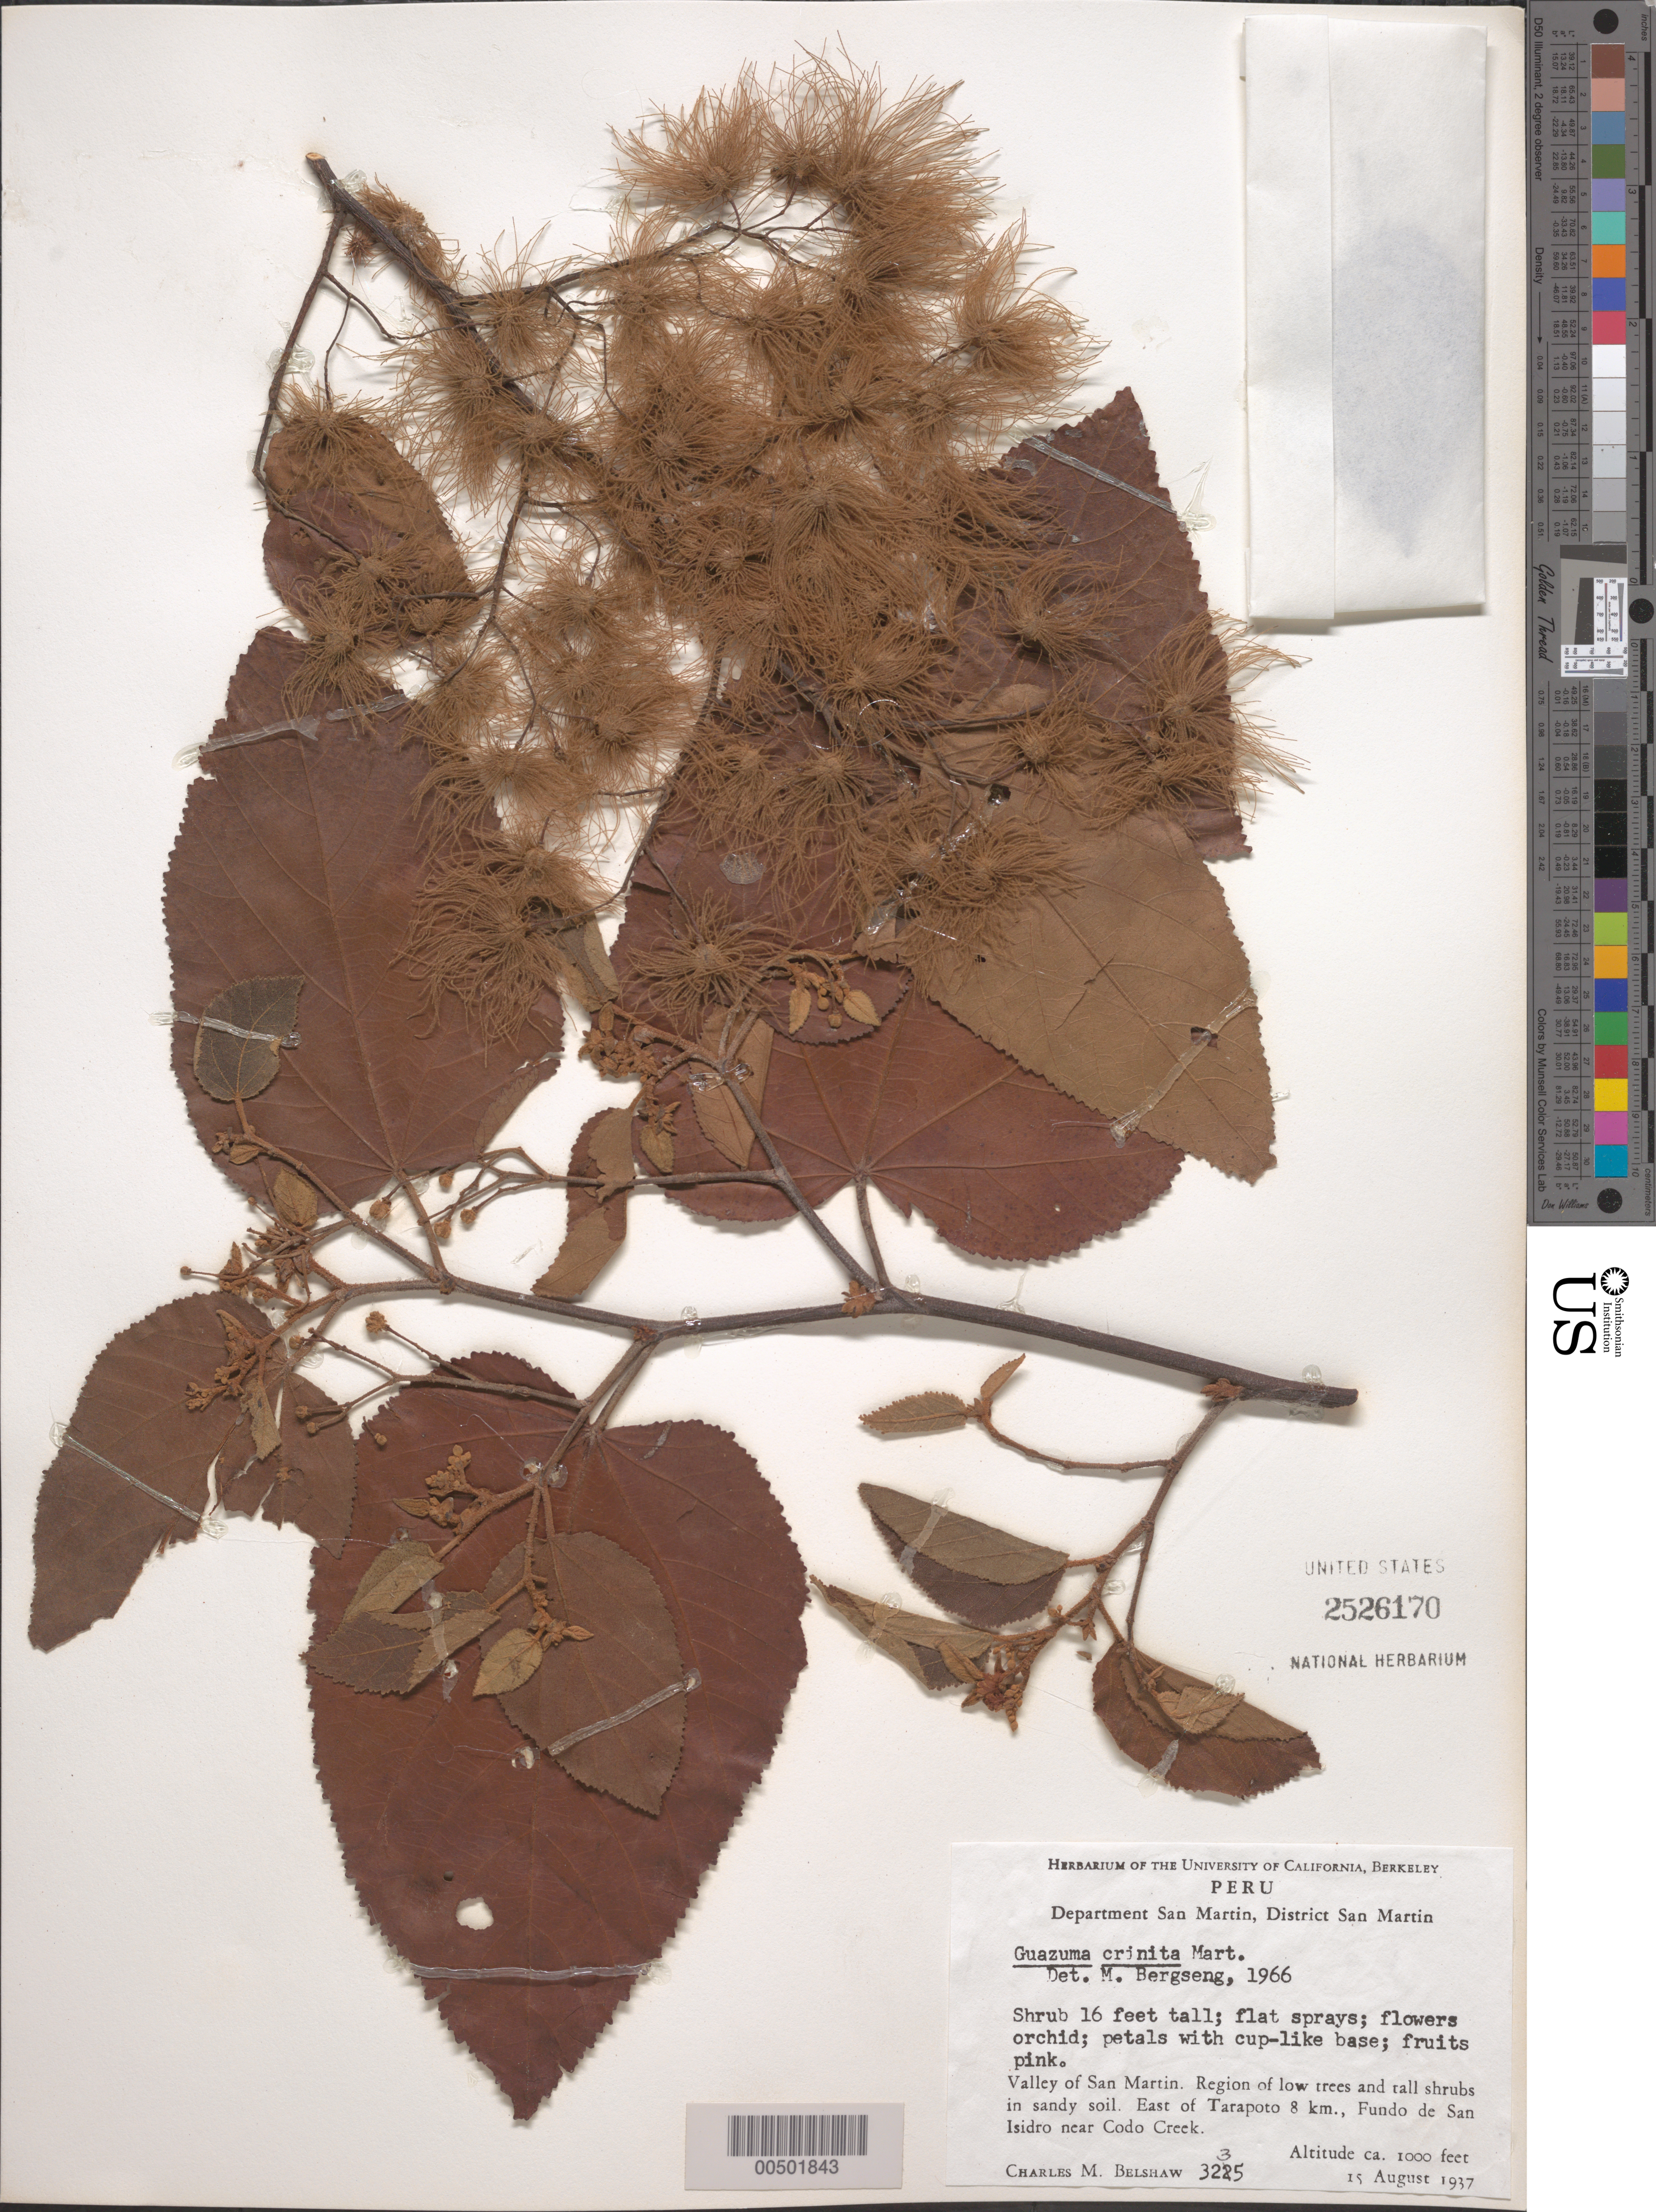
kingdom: Plantae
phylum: Tracheophyta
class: Magnoliopsida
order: Malvales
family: Malvaceae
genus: Guazuma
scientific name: Guazuma crinita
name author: Mart.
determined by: Bergseng, M.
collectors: C. Shaw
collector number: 3235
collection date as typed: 15 Aug 1937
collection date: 1937-08-15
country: Peru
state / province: San Martín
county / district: San Martín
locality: Valley of San Martin, E of Tarapoto 8 km., Fundo de San Isidro, near Codo Creek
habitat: Region of low trees and tall shrubs in sandy soil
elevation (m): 305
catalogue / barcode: US 2526170